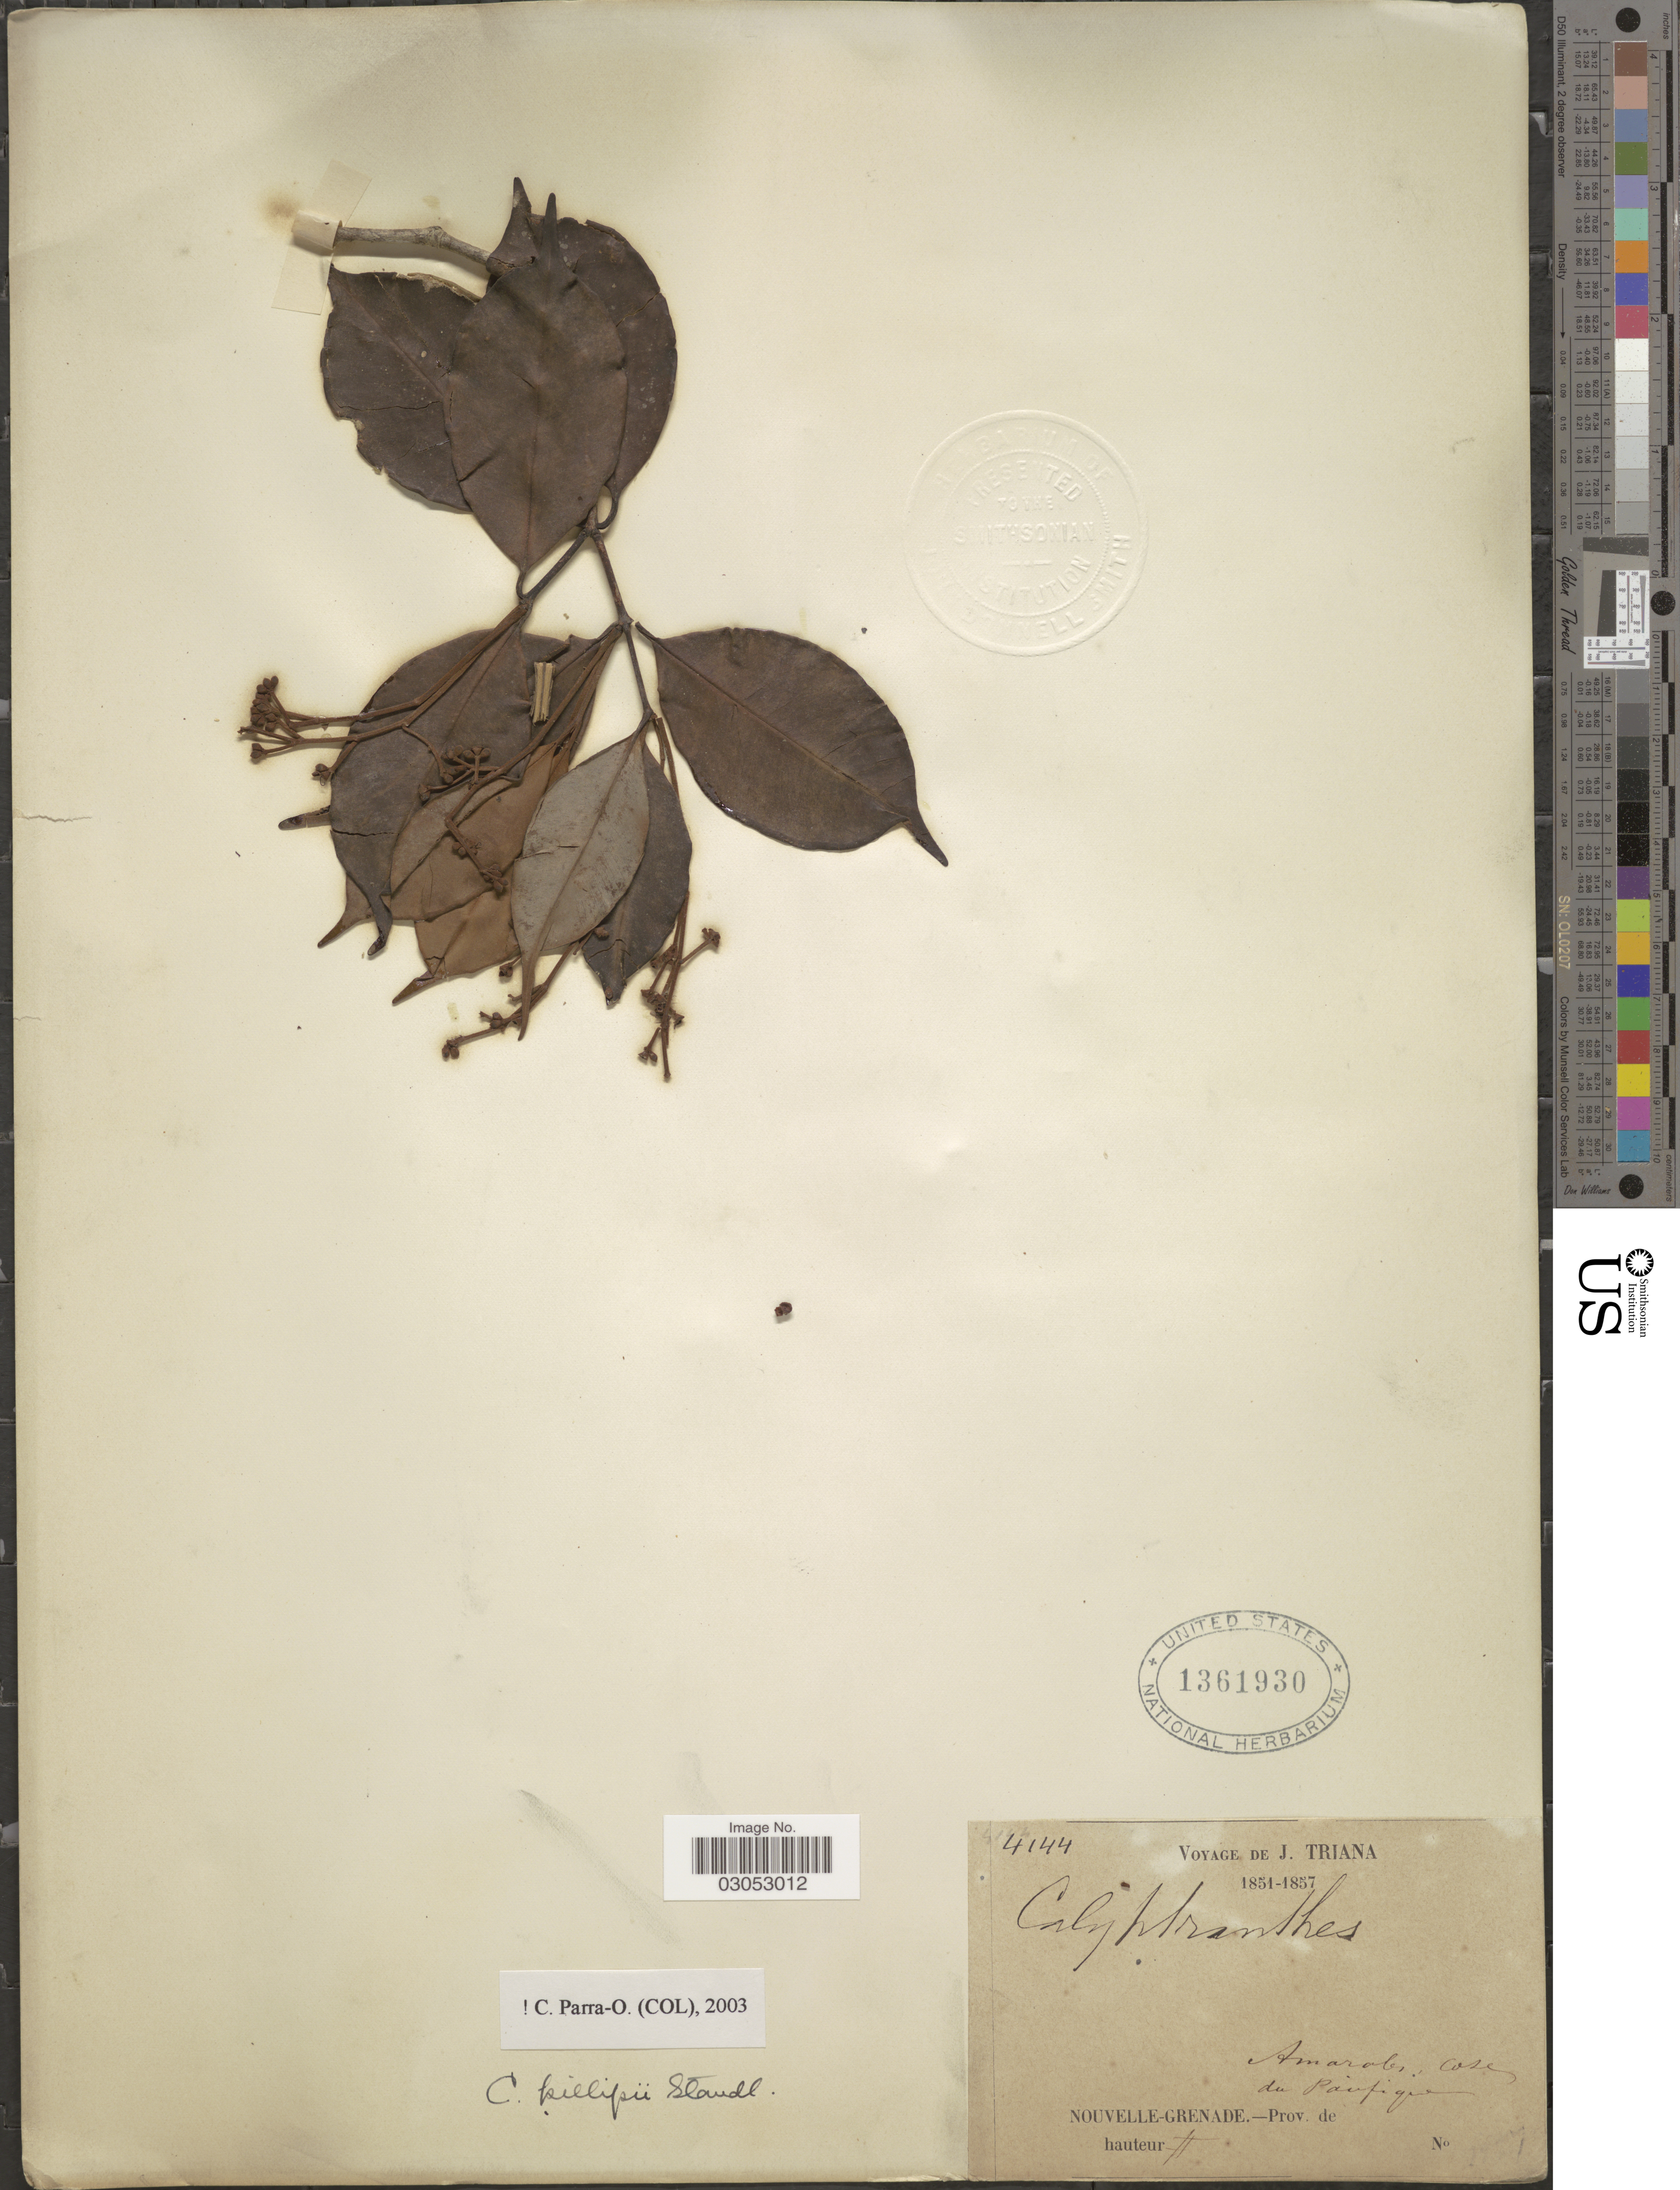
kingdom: Plantae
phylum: Tracheophyta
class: Magnoliopsida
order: Myrtales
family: Myrtaceae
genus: Myrcia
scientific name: Myrcia killipii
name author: (Standl.) A.R. Lourenço & Parra-Os.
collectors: J. Triana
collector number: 4144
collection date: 1851/1857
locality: Amaroles [interpreted], Cose [interpreted] du Pacifique, Nouvelle-Grenade.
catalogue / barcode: US 1361930